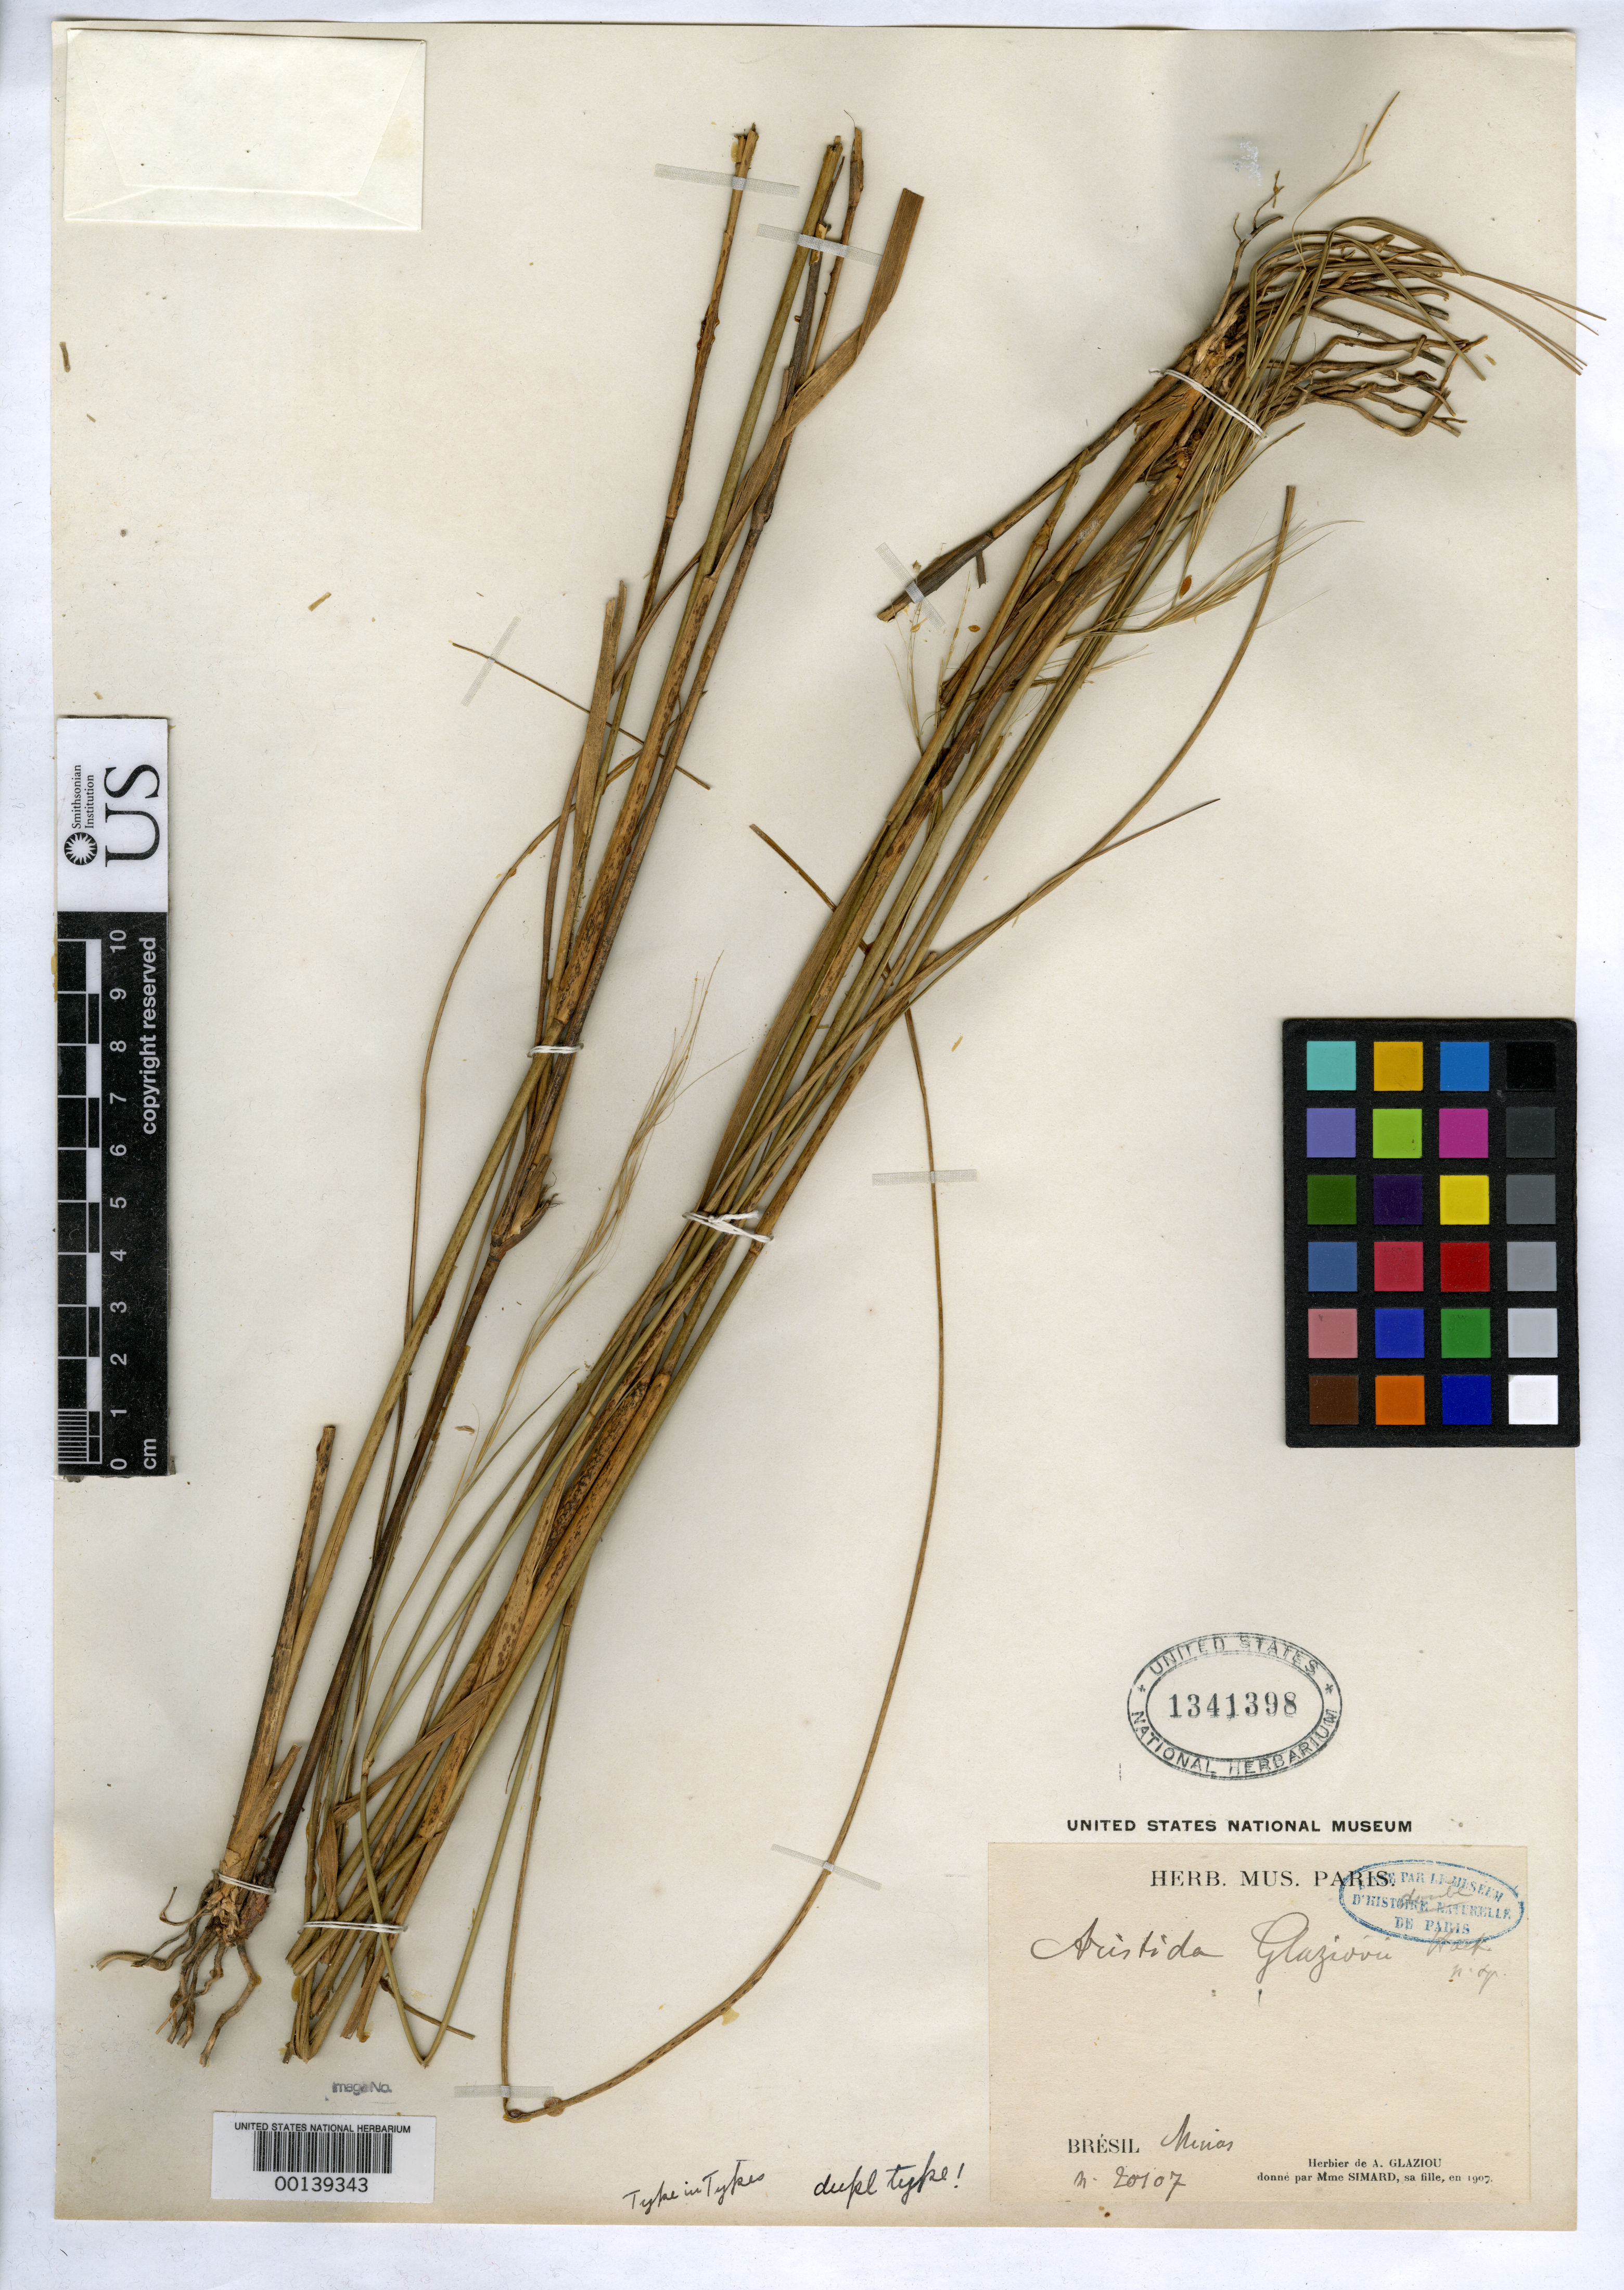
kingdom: Plantae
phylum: Tracheophyta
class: Liliopsida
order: Poales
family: Poaceae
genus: Aristida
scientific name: Aristida glaziovii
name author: Hack. ex Henr.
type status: Isotype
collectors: A. F. M. Glaziou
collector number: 20107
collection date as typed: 1892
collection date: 1892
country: Brazil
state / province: Minas Gerais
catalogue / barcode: US 1341398